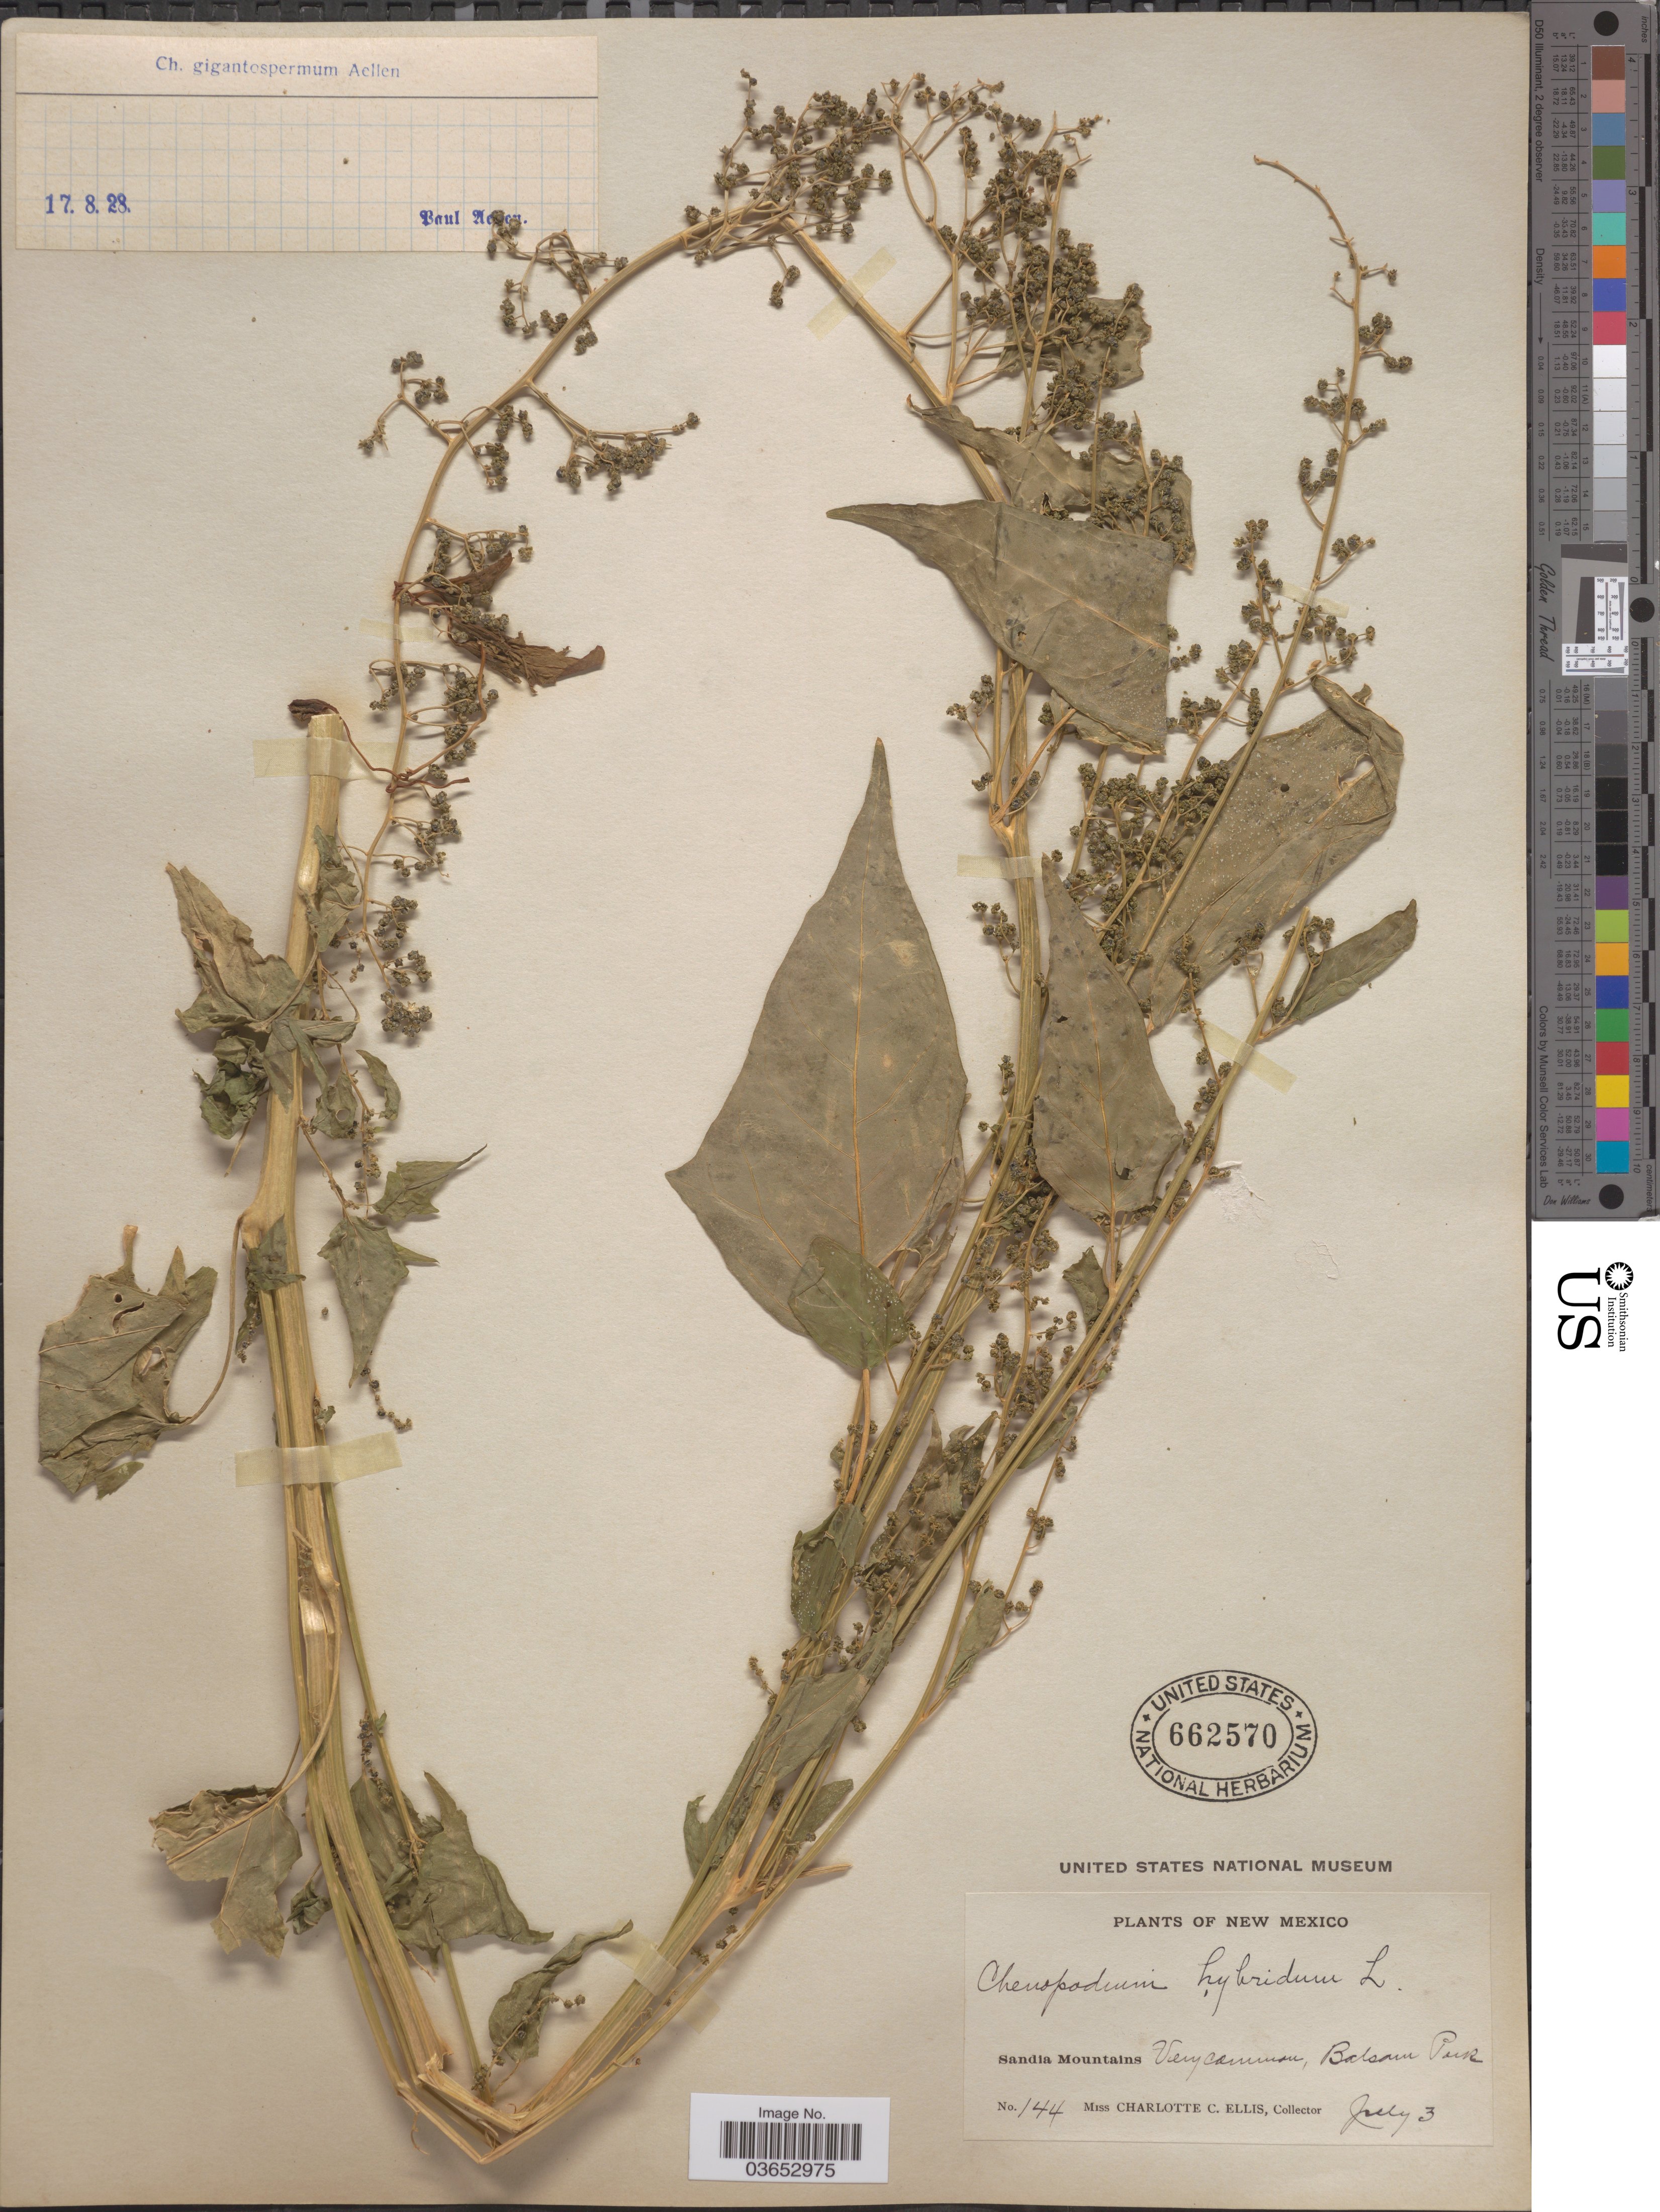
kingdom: Plantae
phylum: Tracheophyta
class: Magnoliopsida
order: Caryophyllales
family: Amaranthaceae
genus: Chenopodium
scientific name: Chenopodium gigantospermum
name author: Aellen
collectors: C. C. Ellis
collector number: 144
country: United States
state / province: New Mexico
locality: Sandia Mountains. Balsam Park.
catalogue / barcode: US 662570